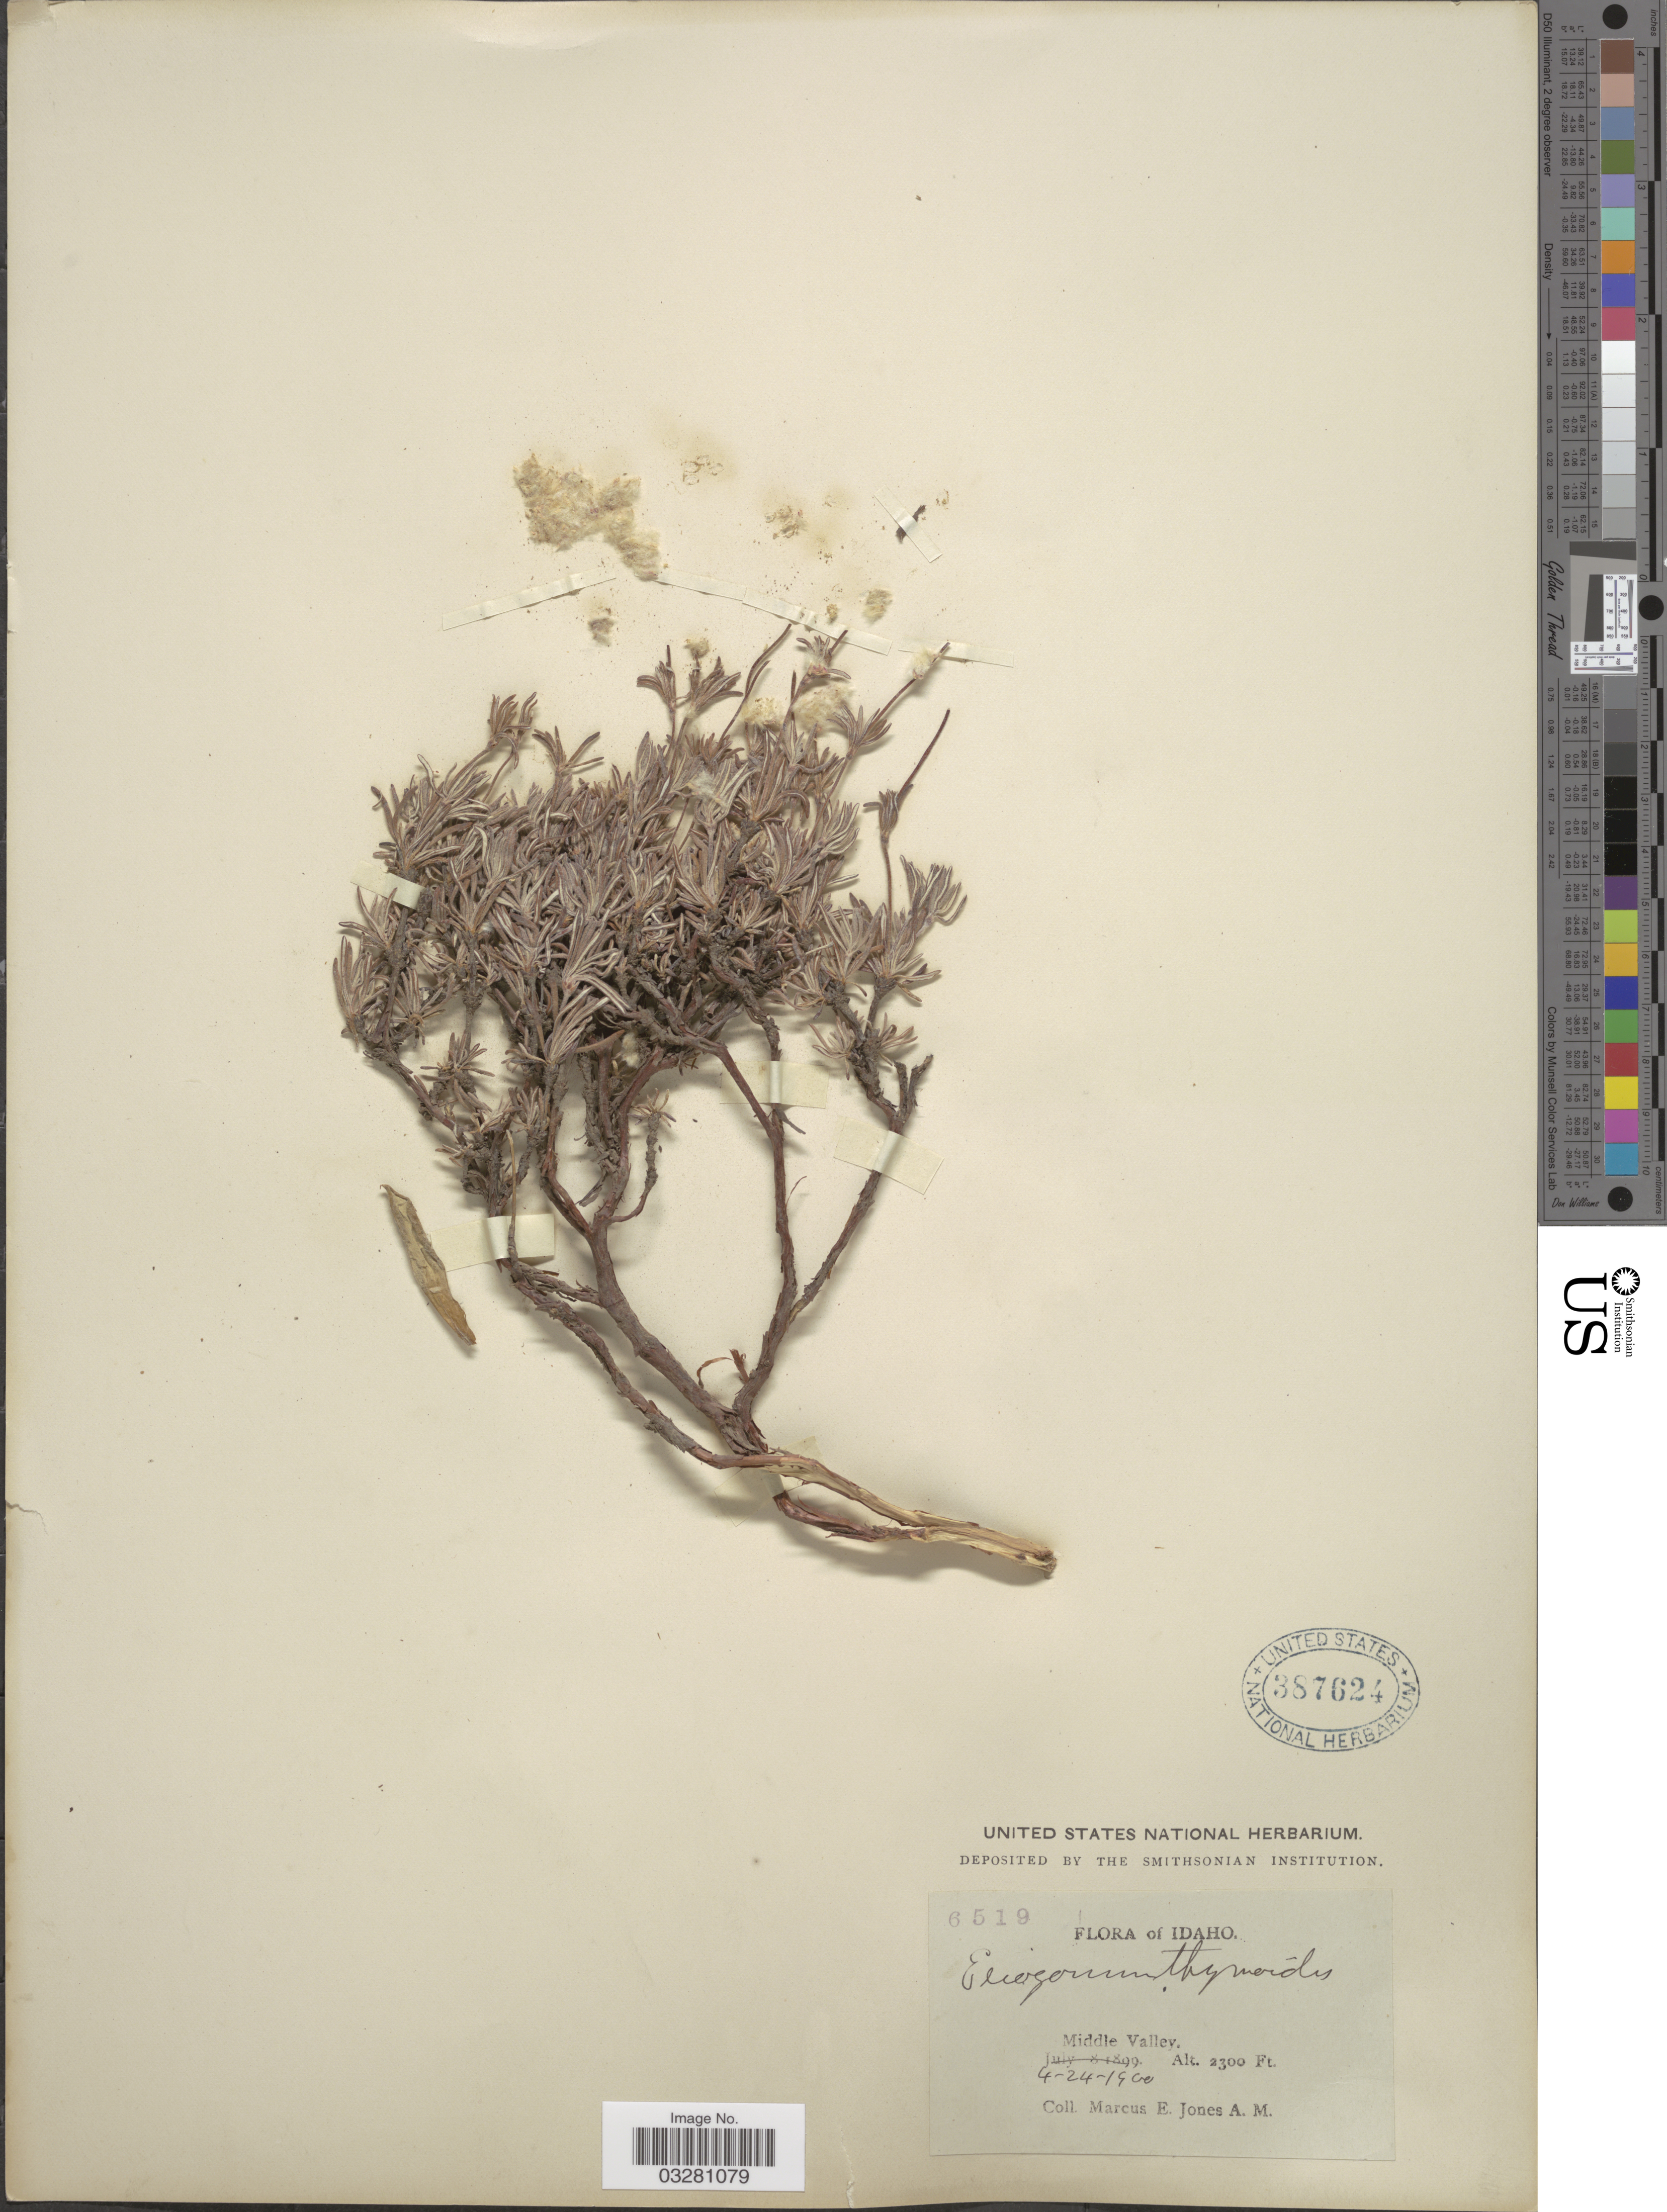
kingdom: Plantae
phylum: Tracheophyta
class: Magnoliopsida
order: Caryophyllales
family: Polygonaceae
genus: Eriogonum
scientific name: Eriogonum thymoides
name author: Benth. in DC.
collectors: M. E. Jones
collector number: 6519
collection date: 1900-04-24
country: United States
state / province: Idaho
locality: Middle Valley.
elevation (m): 701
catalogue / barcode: US 387624